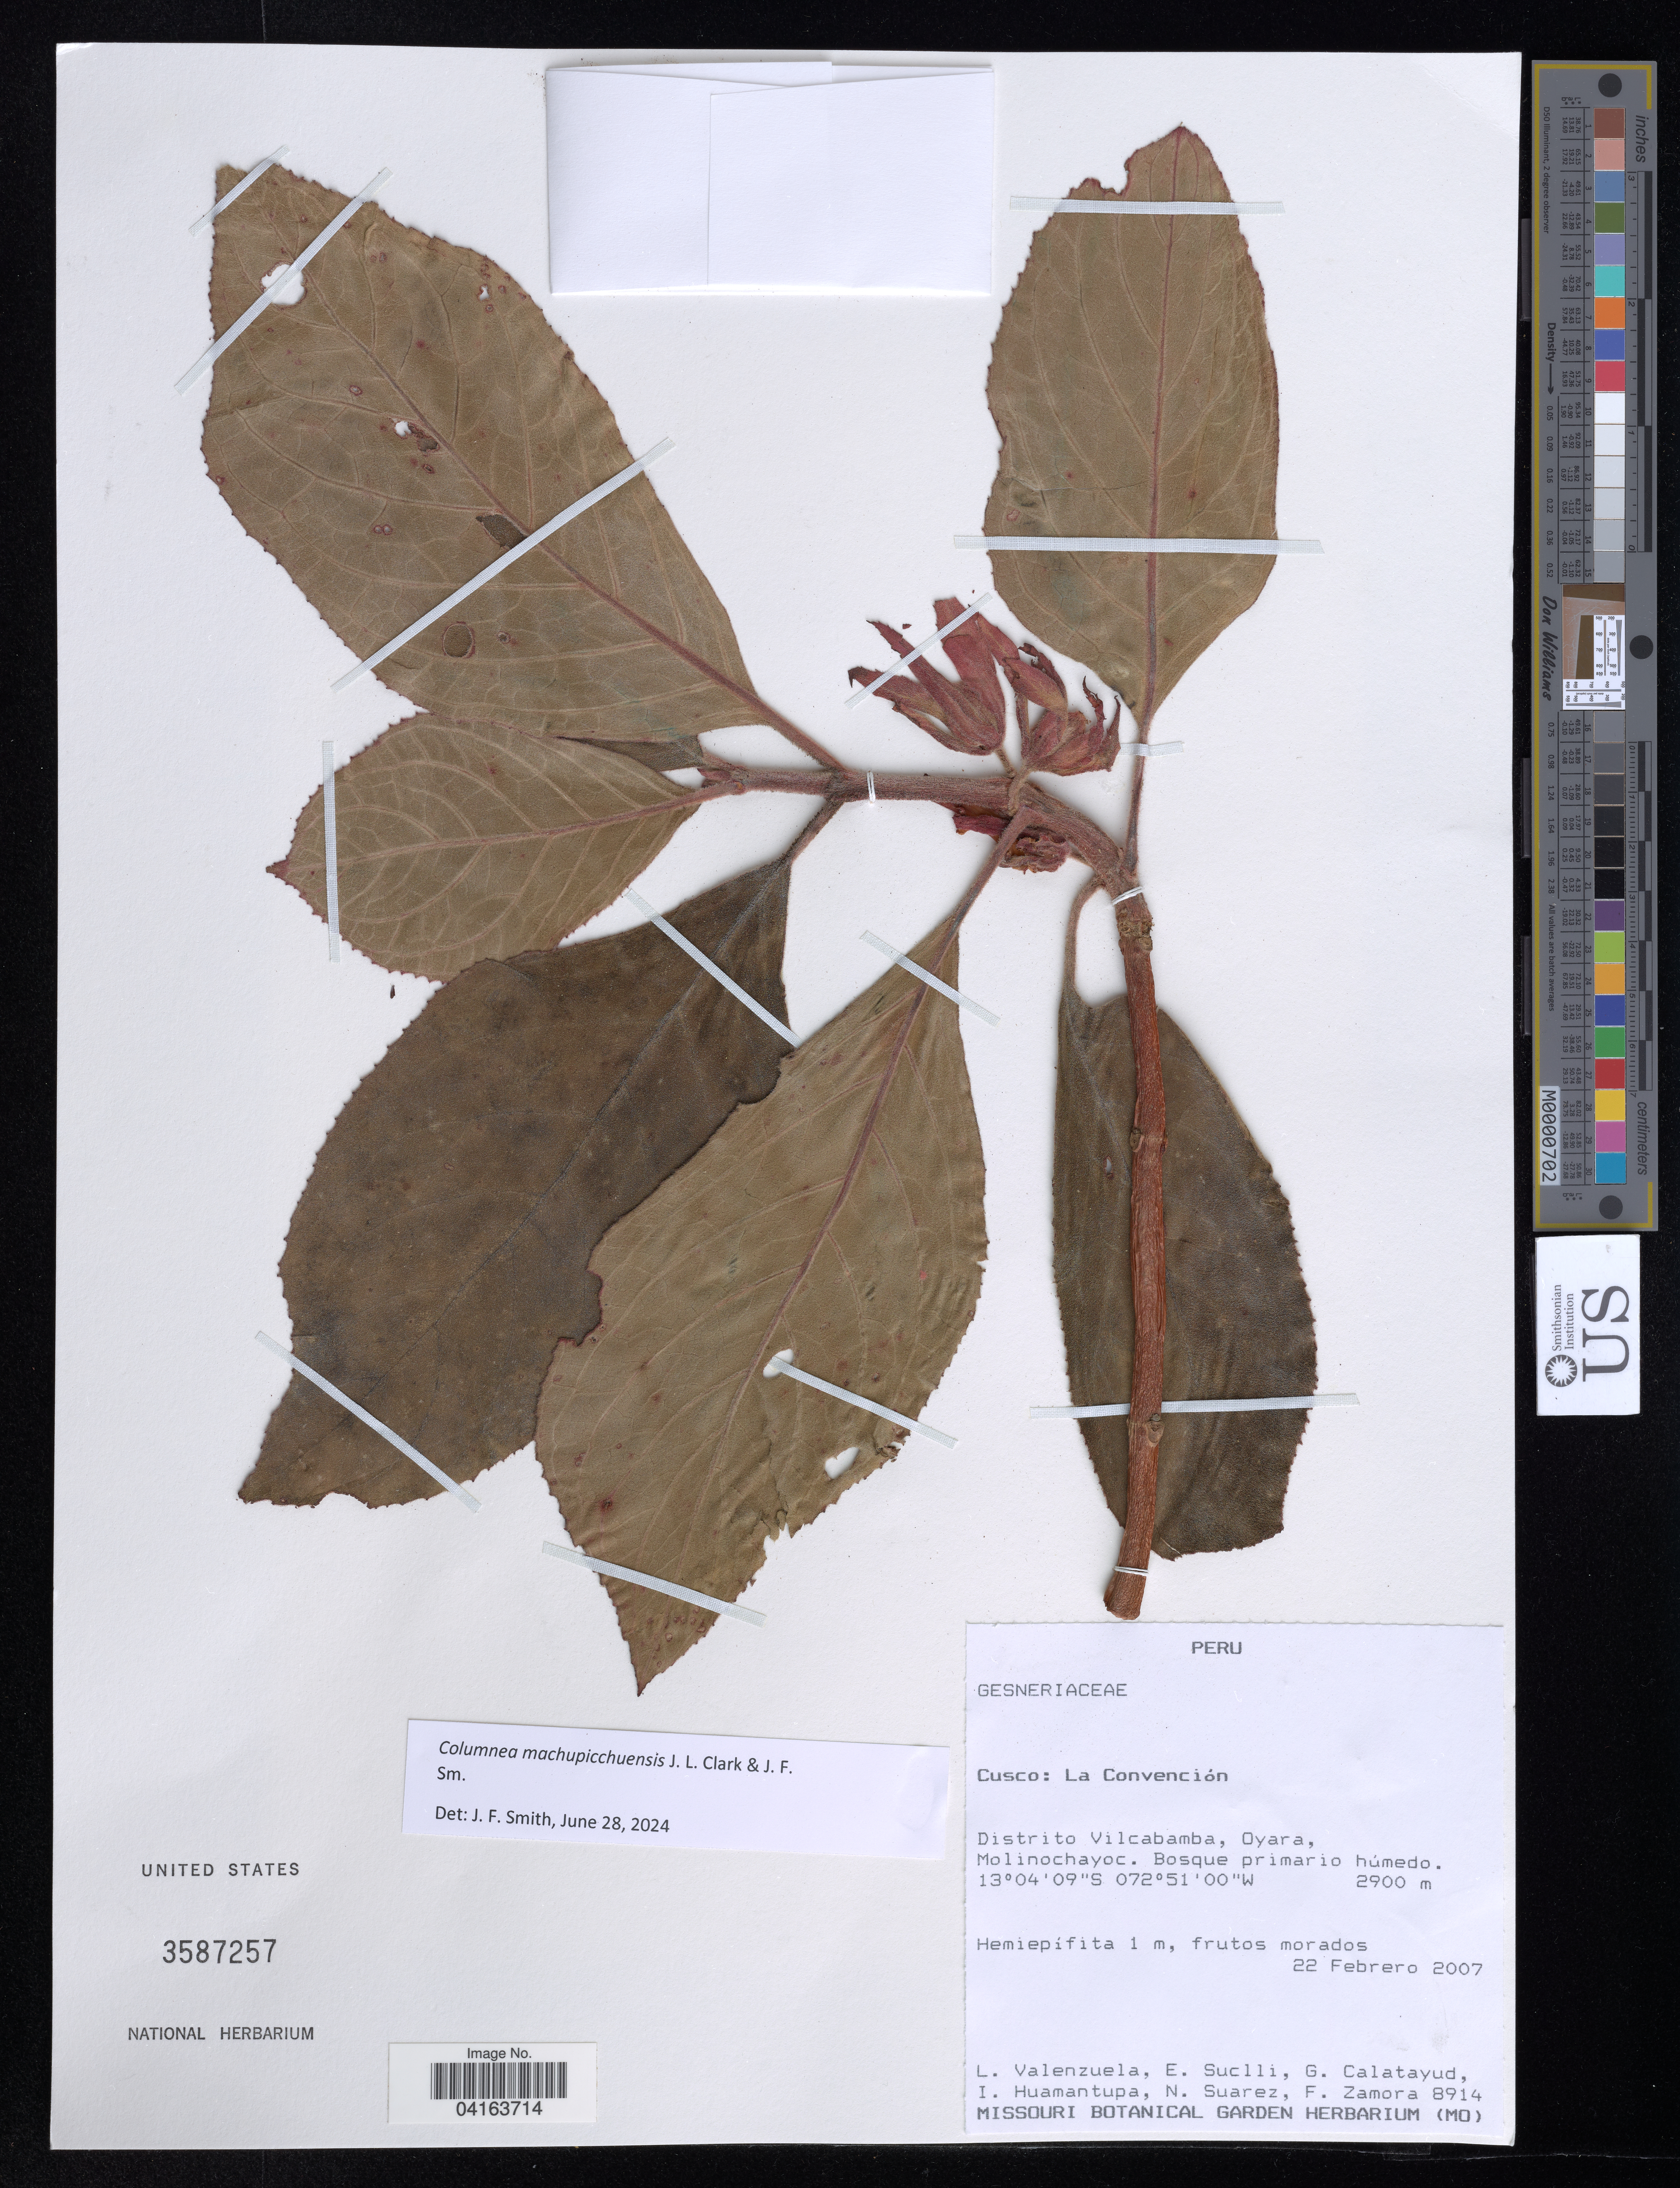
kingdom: Plantae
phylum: Tracheophyta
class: Magnoliopsida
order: Lamiales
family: Gesneriaceae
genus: Columnea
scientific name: Columnea machupicchuensis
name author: J.L. Clark & J.F. Sm.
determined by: Smith, J. F.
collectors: L. Valenzuela & et al.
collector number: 8914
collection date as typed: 22 Feb 2007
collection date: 2007-02-22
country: Peru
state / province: Cusco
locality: Cusco: La Convención. Distrito Vilcabamba, Oyara, Molinochayoc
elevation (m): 2900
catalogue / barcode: US 3587257